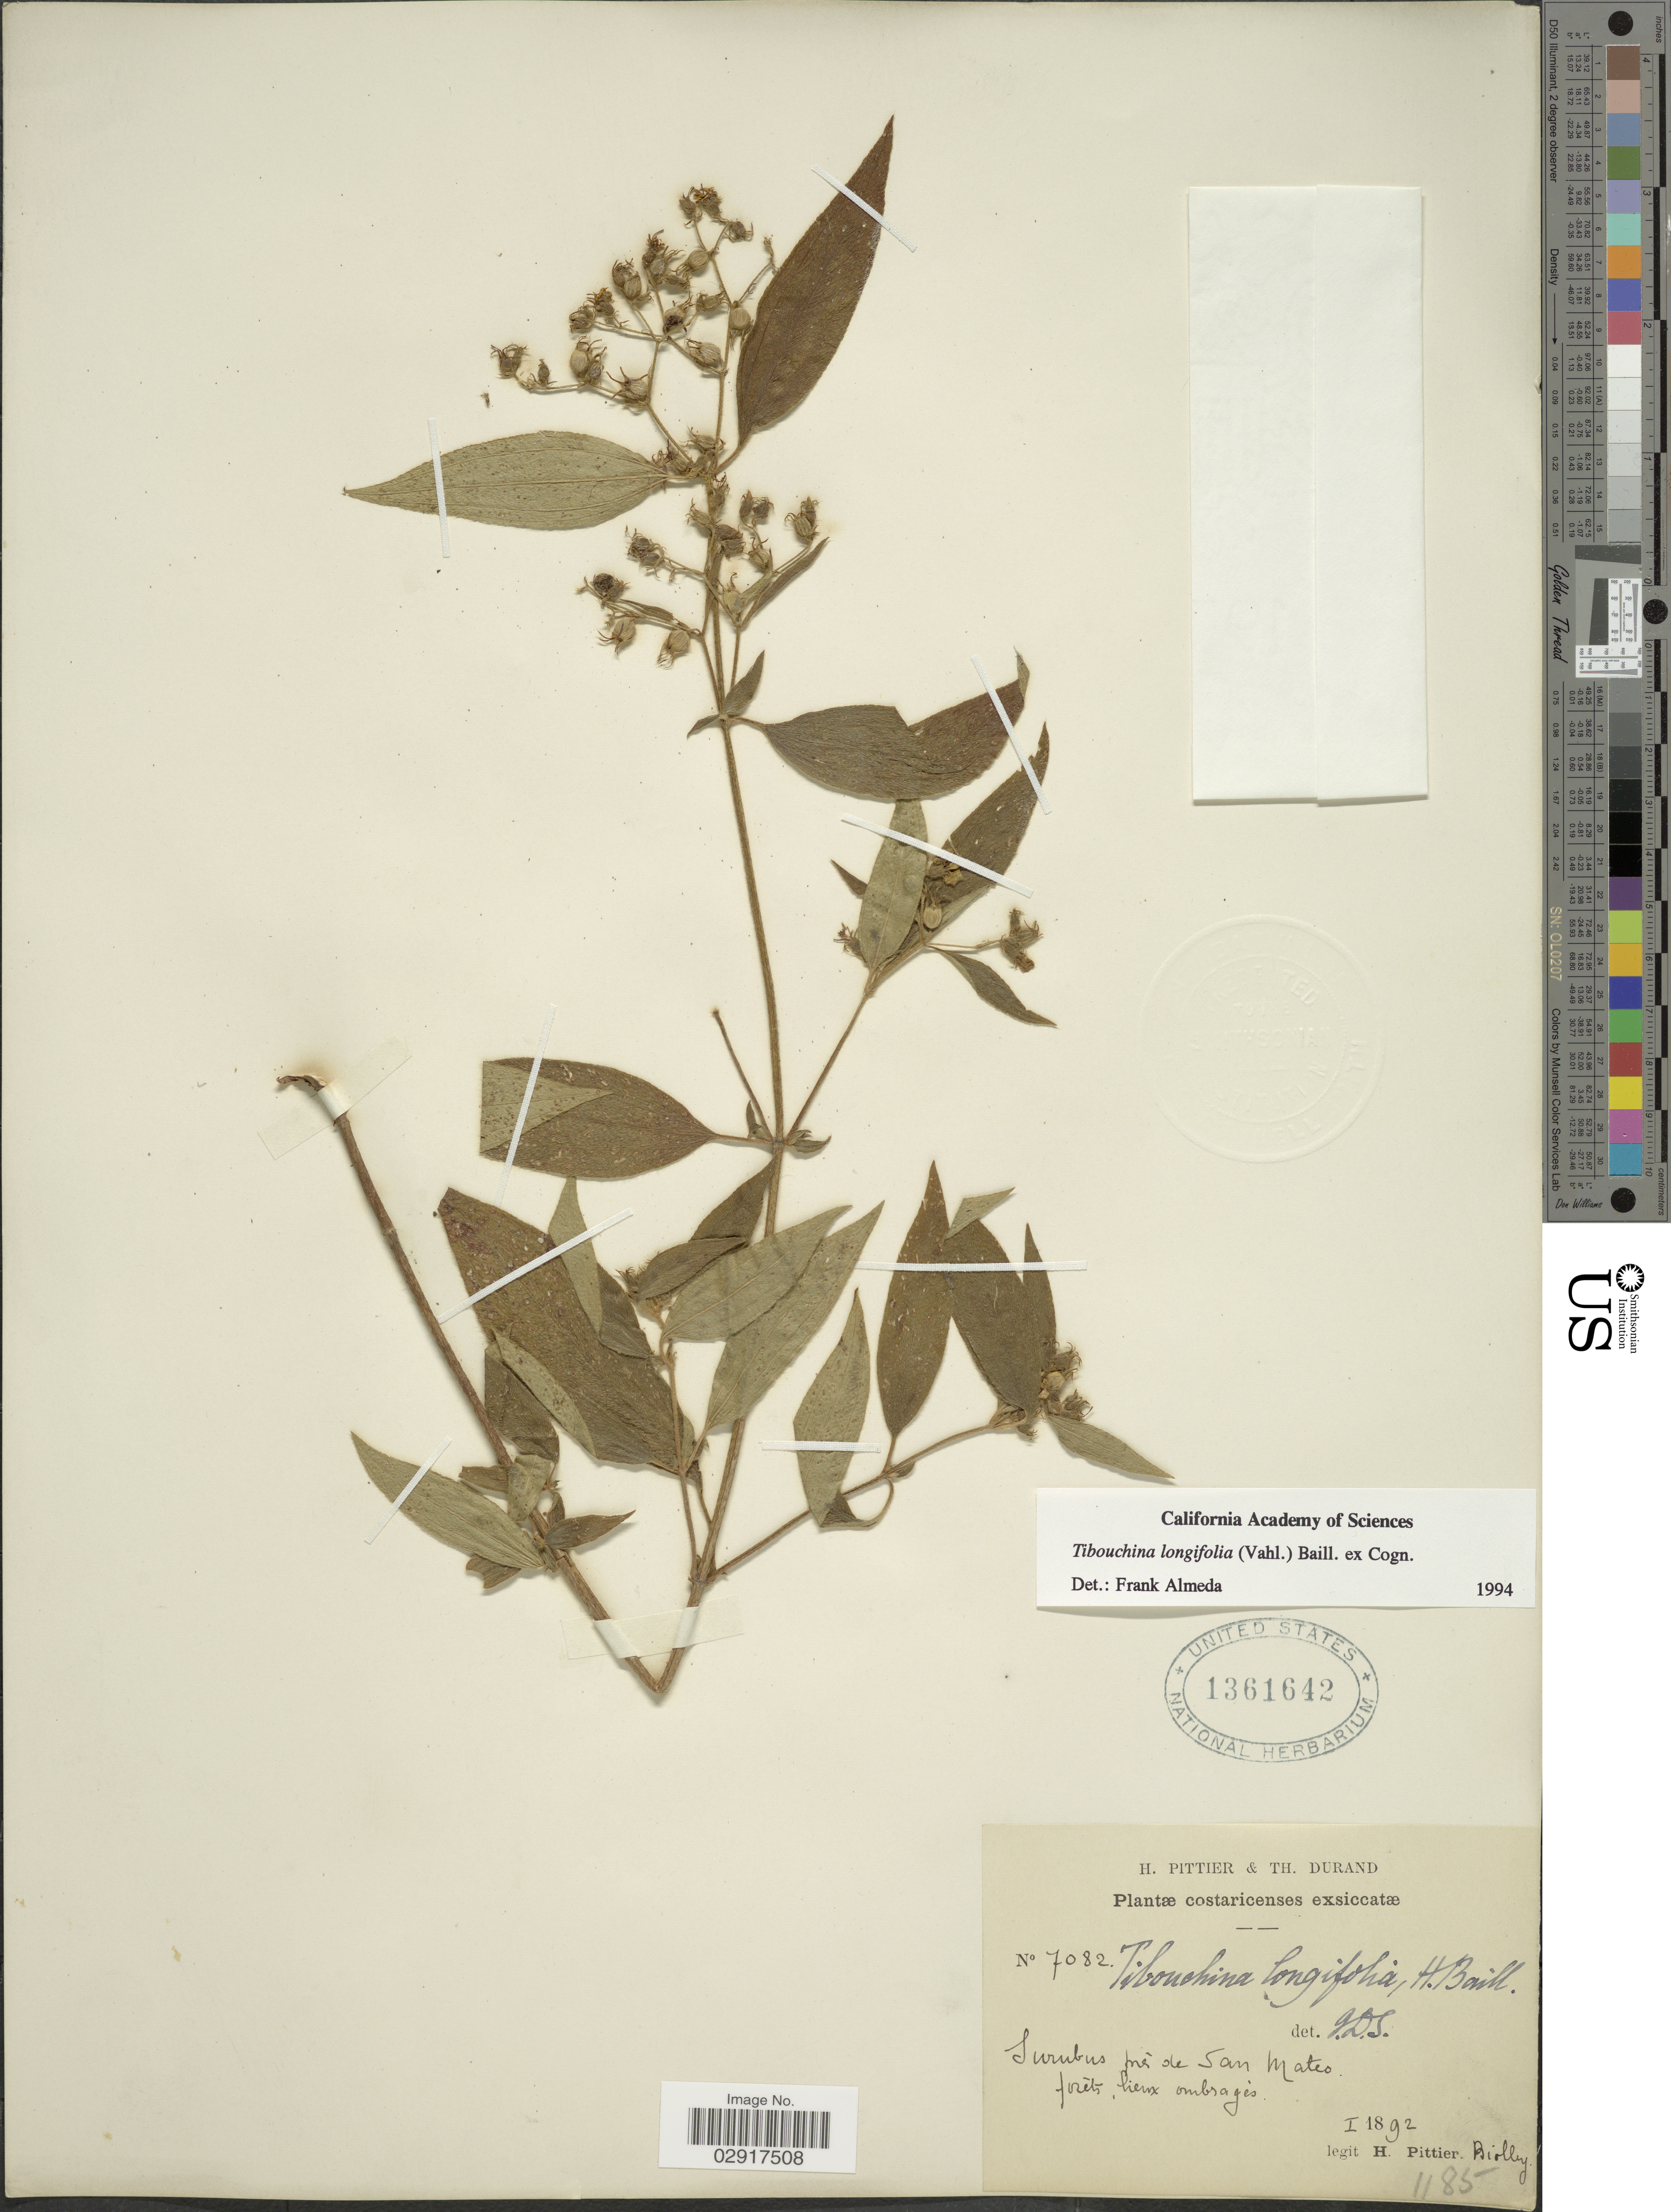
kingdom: Plantae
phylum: Tracheophyta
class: Magnoliopsida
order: Myrtales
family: Melastomataceae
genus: Chaetogastra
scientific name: Chaetogastra longifolia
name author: (Vahl) DC.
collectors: H. F. Pittier & Biolley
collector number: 7082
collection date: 1892-01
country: Costa Rica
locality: Surubus prés de San Mateo.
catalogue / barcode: US 1361642